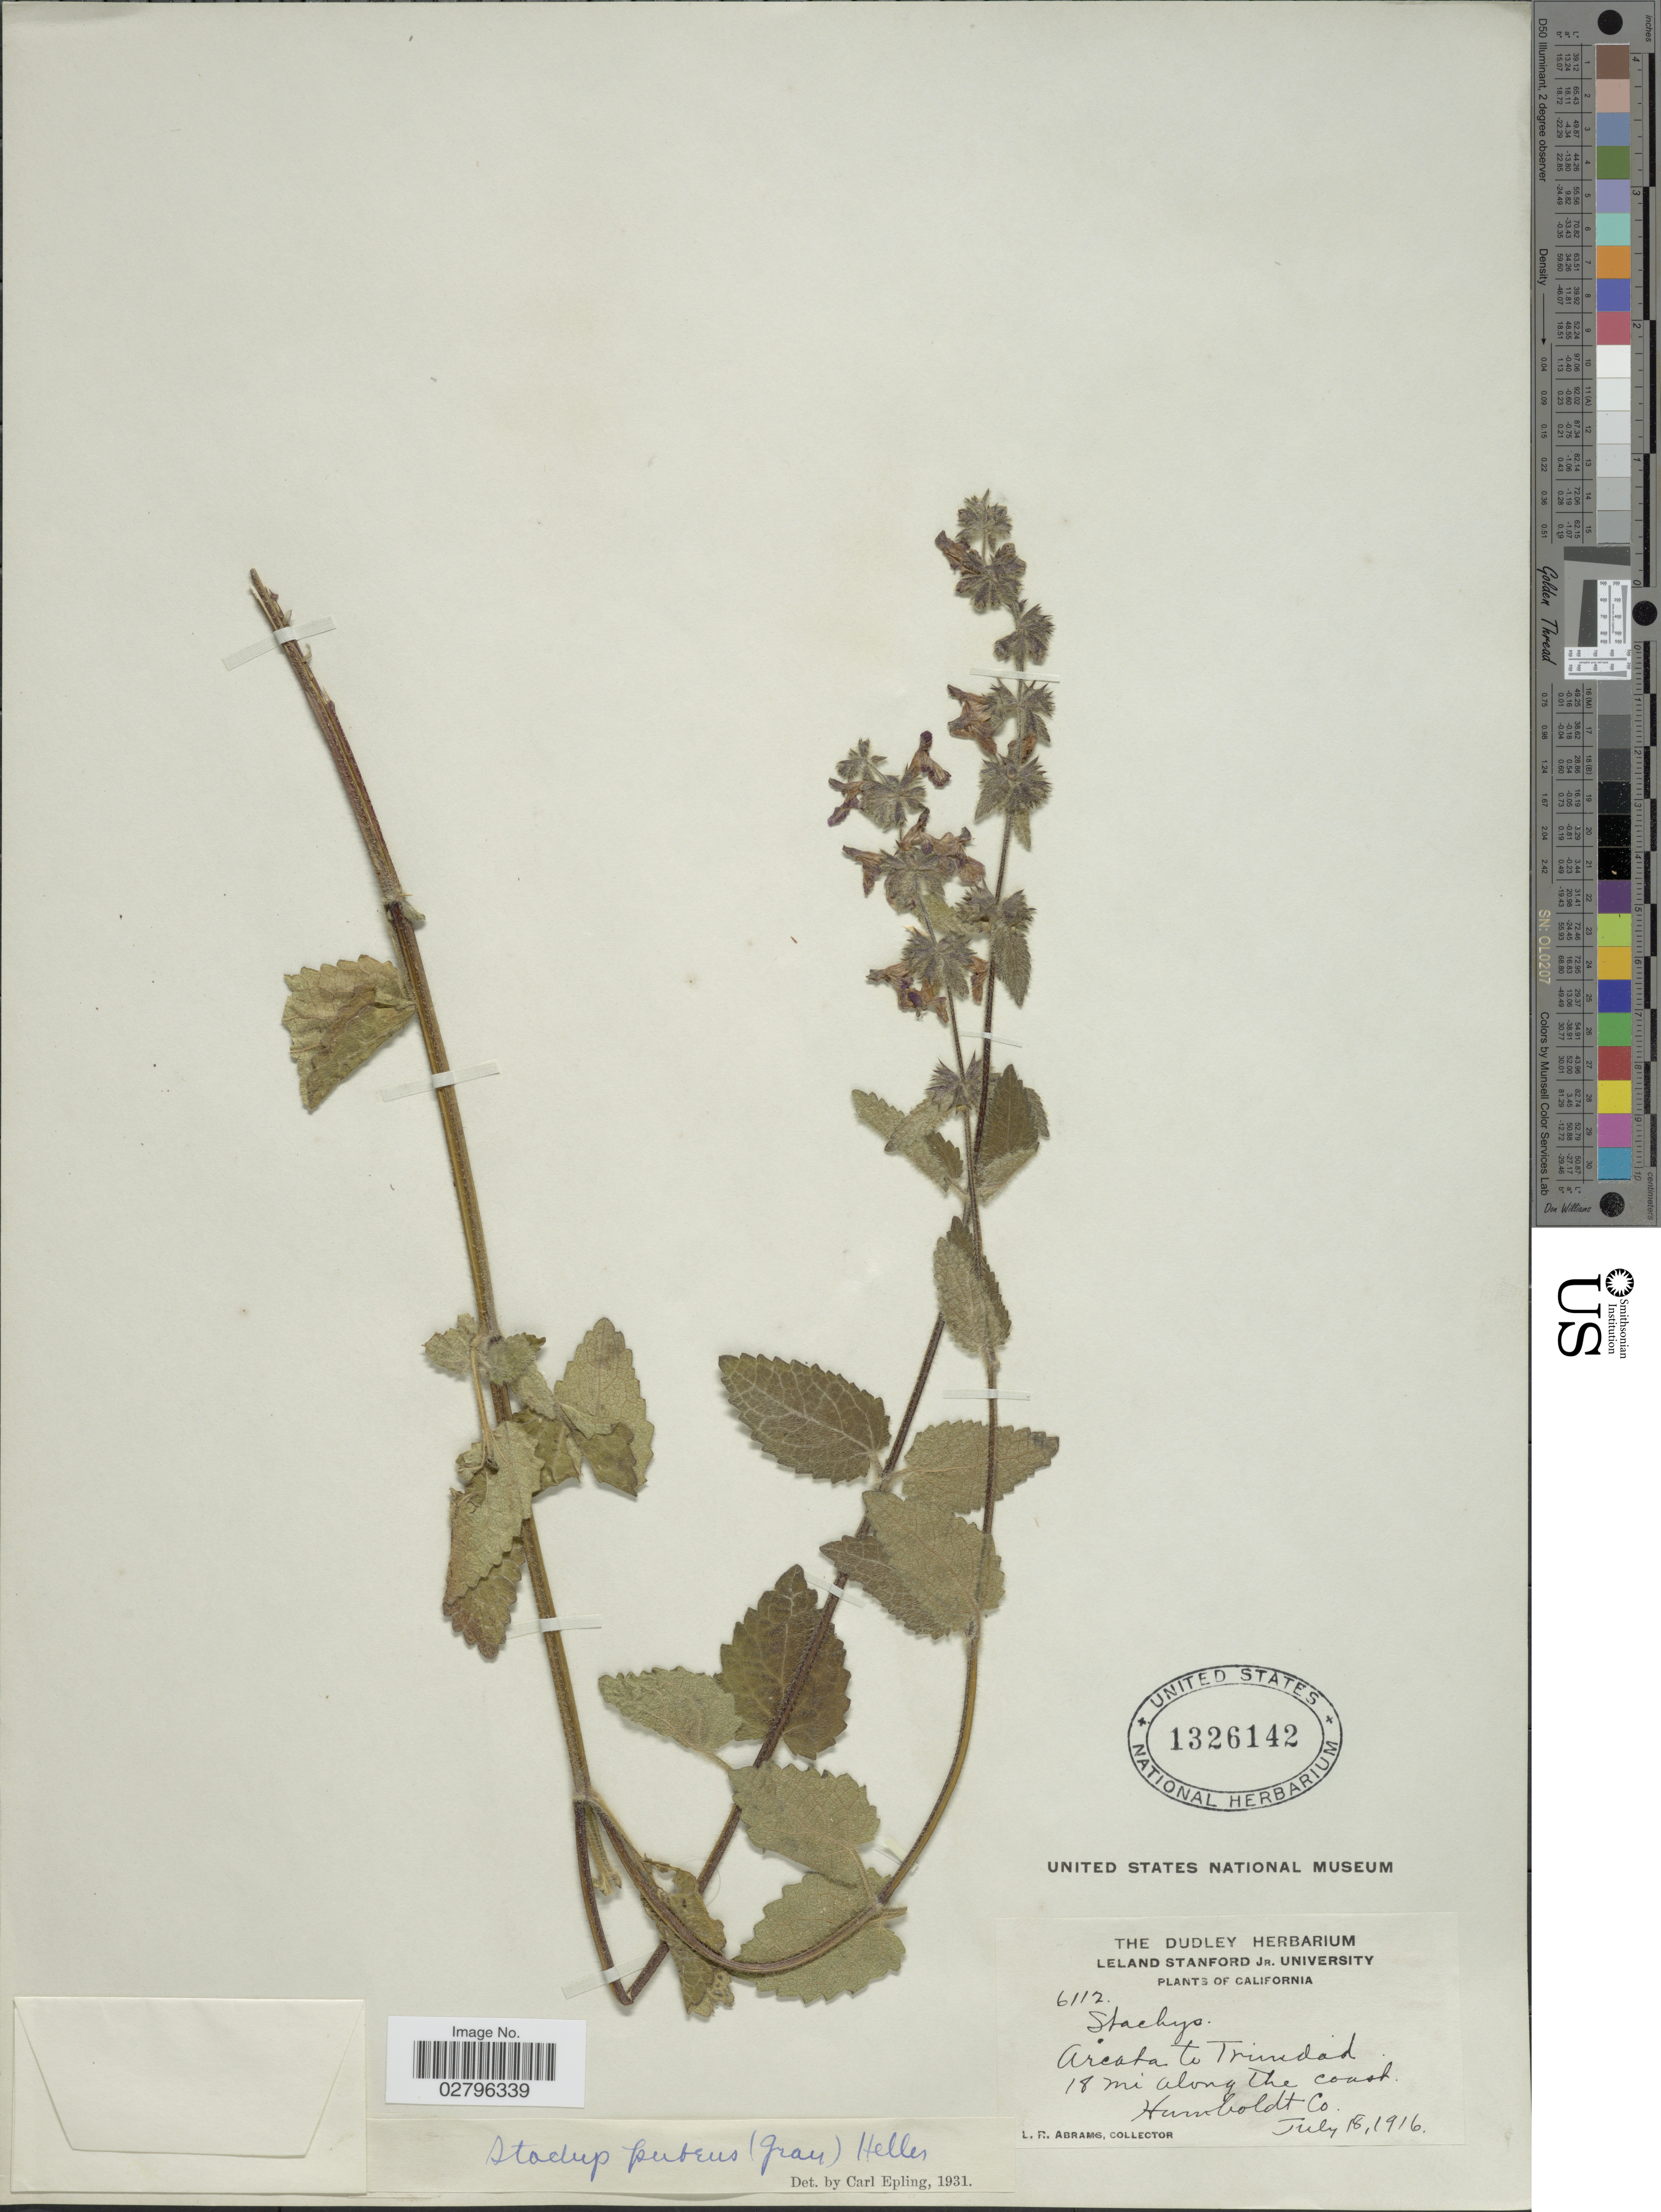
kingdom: Plantae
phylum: Tracheophyta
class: Magnoliopsida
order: Lamiales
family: Lamiaceae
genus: Stachys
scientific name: Stachys mexicana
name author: Benth.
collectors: L. Abrams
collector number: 6112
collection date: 1916-07-18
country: United States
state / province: California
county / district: Humboldt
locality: Arcata to Trinidad. 18 mi along the coast. Humboldt Co.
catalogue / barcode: US 1326142